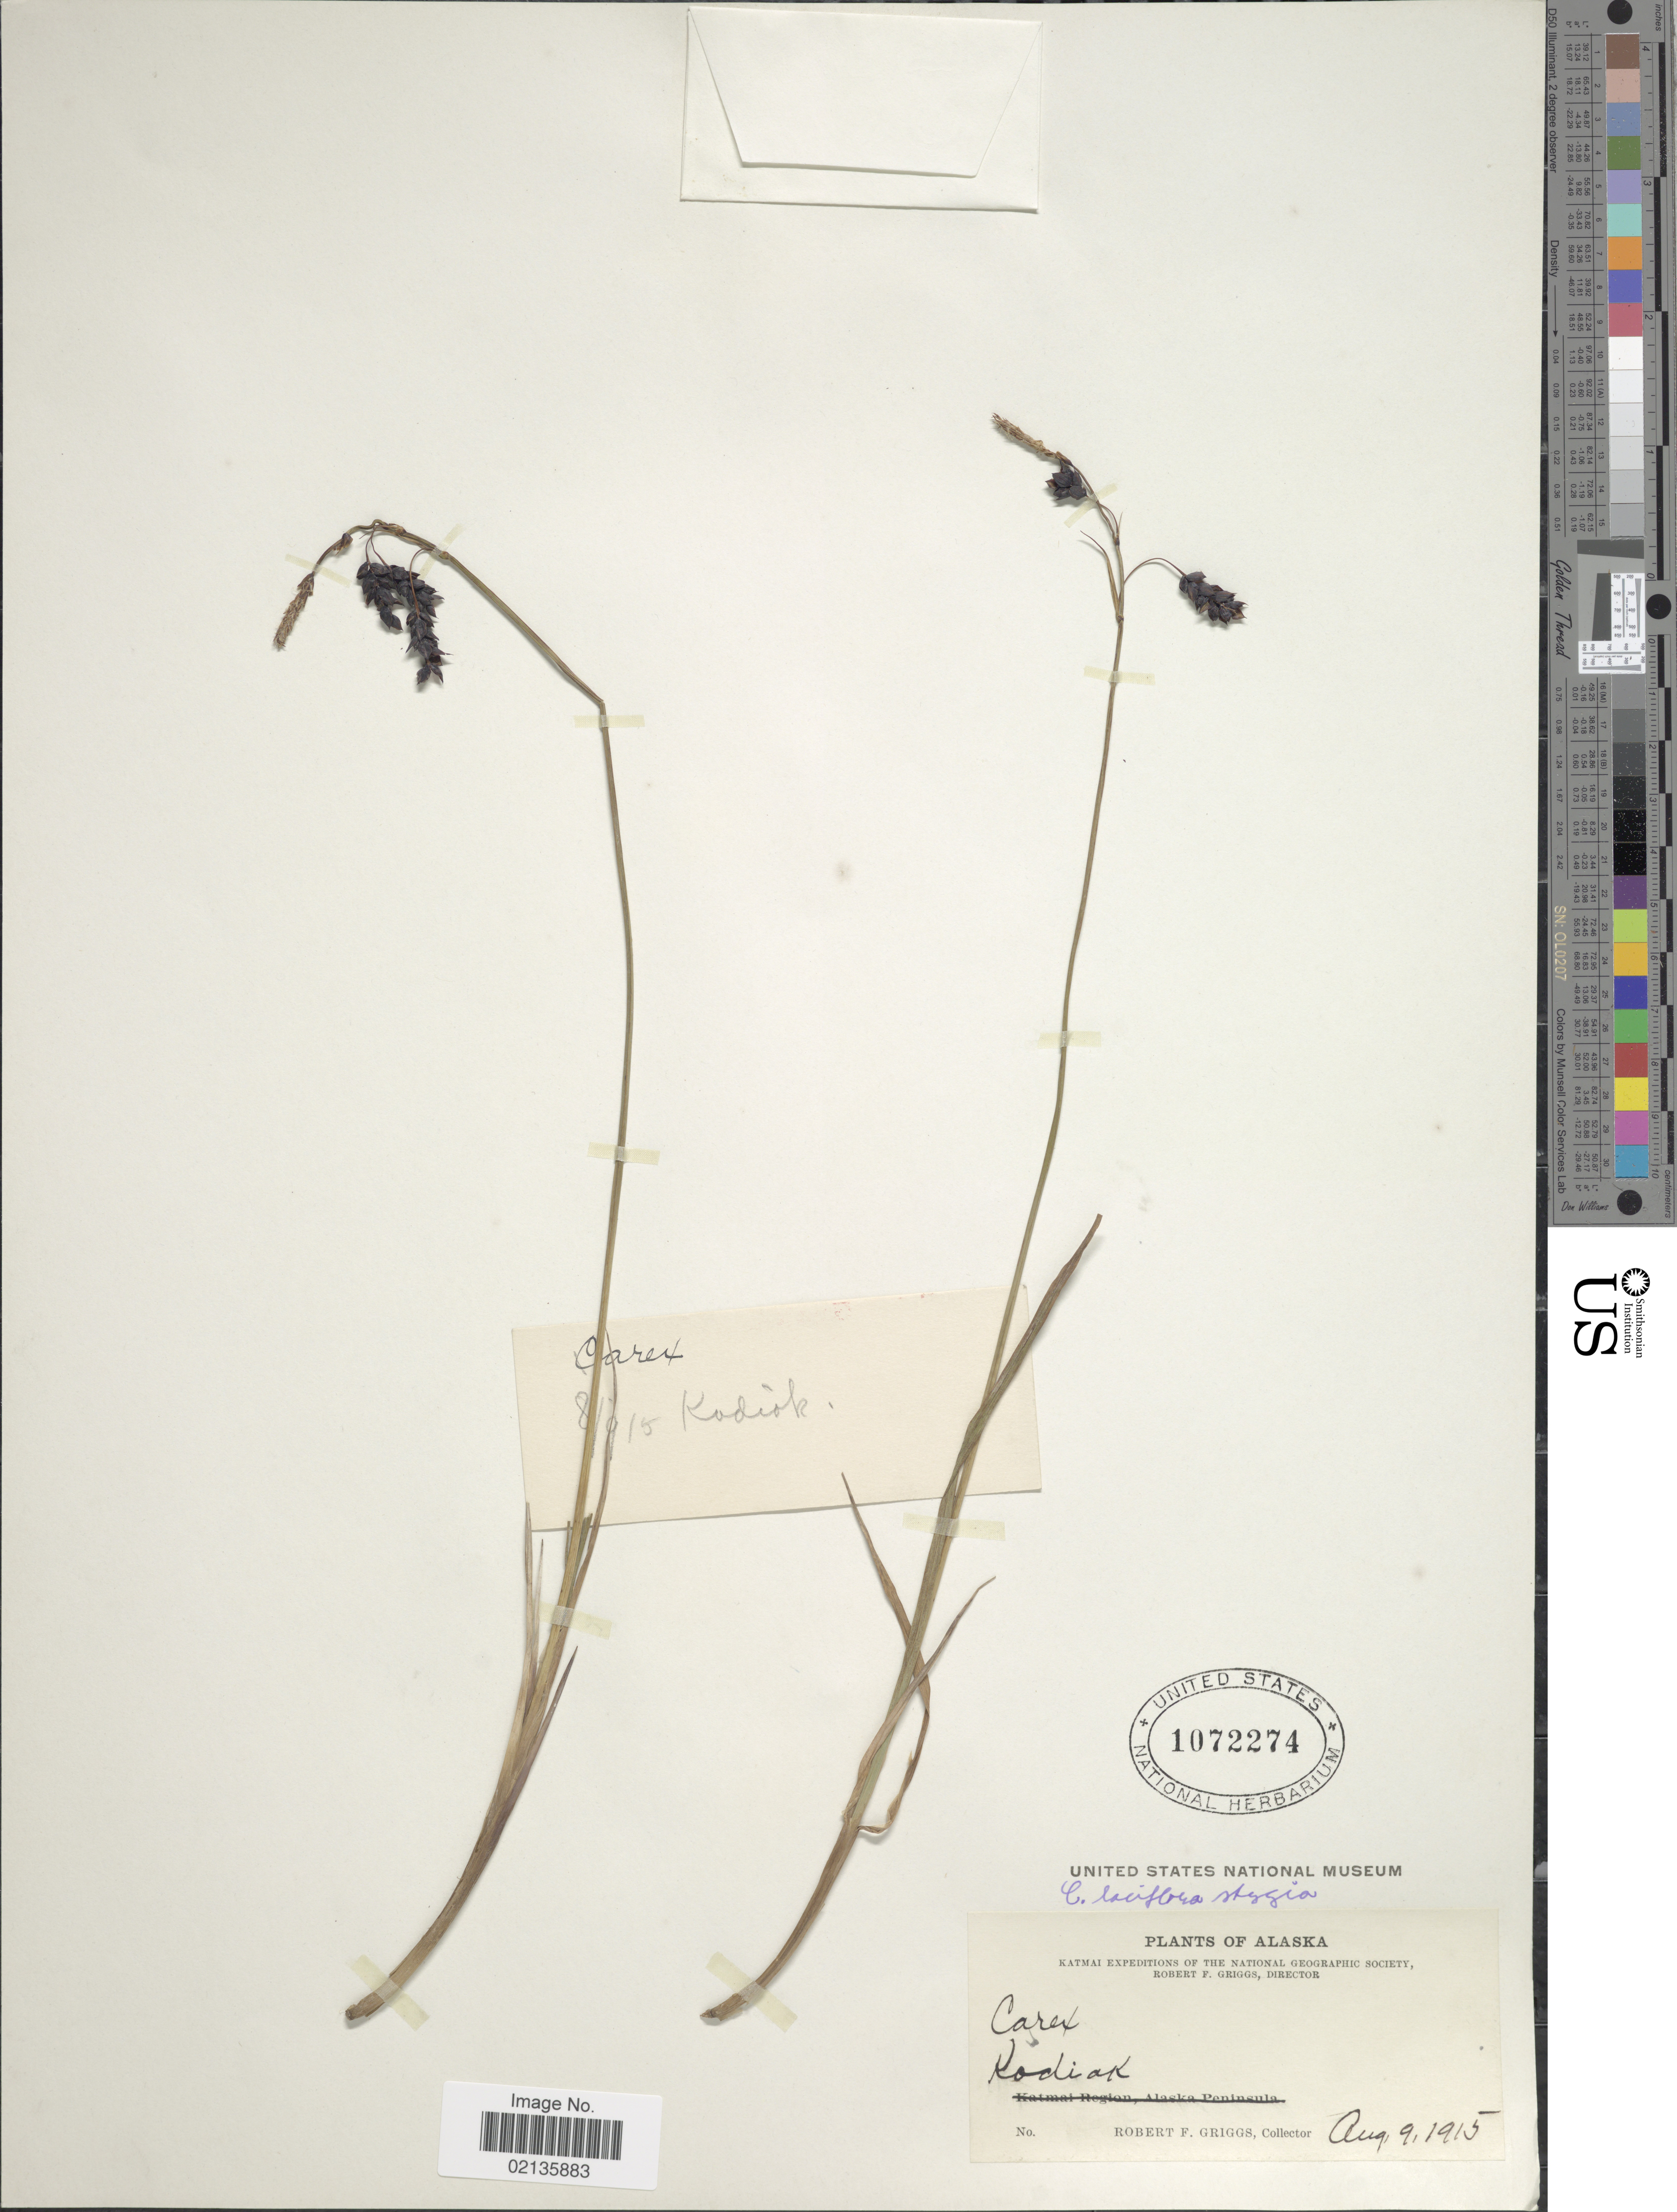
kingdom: Plantae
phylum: Tracheophyta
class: Liliopsida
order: Poales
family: Cyperaceae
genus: Carex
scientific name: Carex x stygia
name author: Fr.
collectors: R. F. Griggs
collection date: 1915-08-09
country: United States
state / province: Alaska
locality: Kodiak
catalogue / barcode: US 1072274